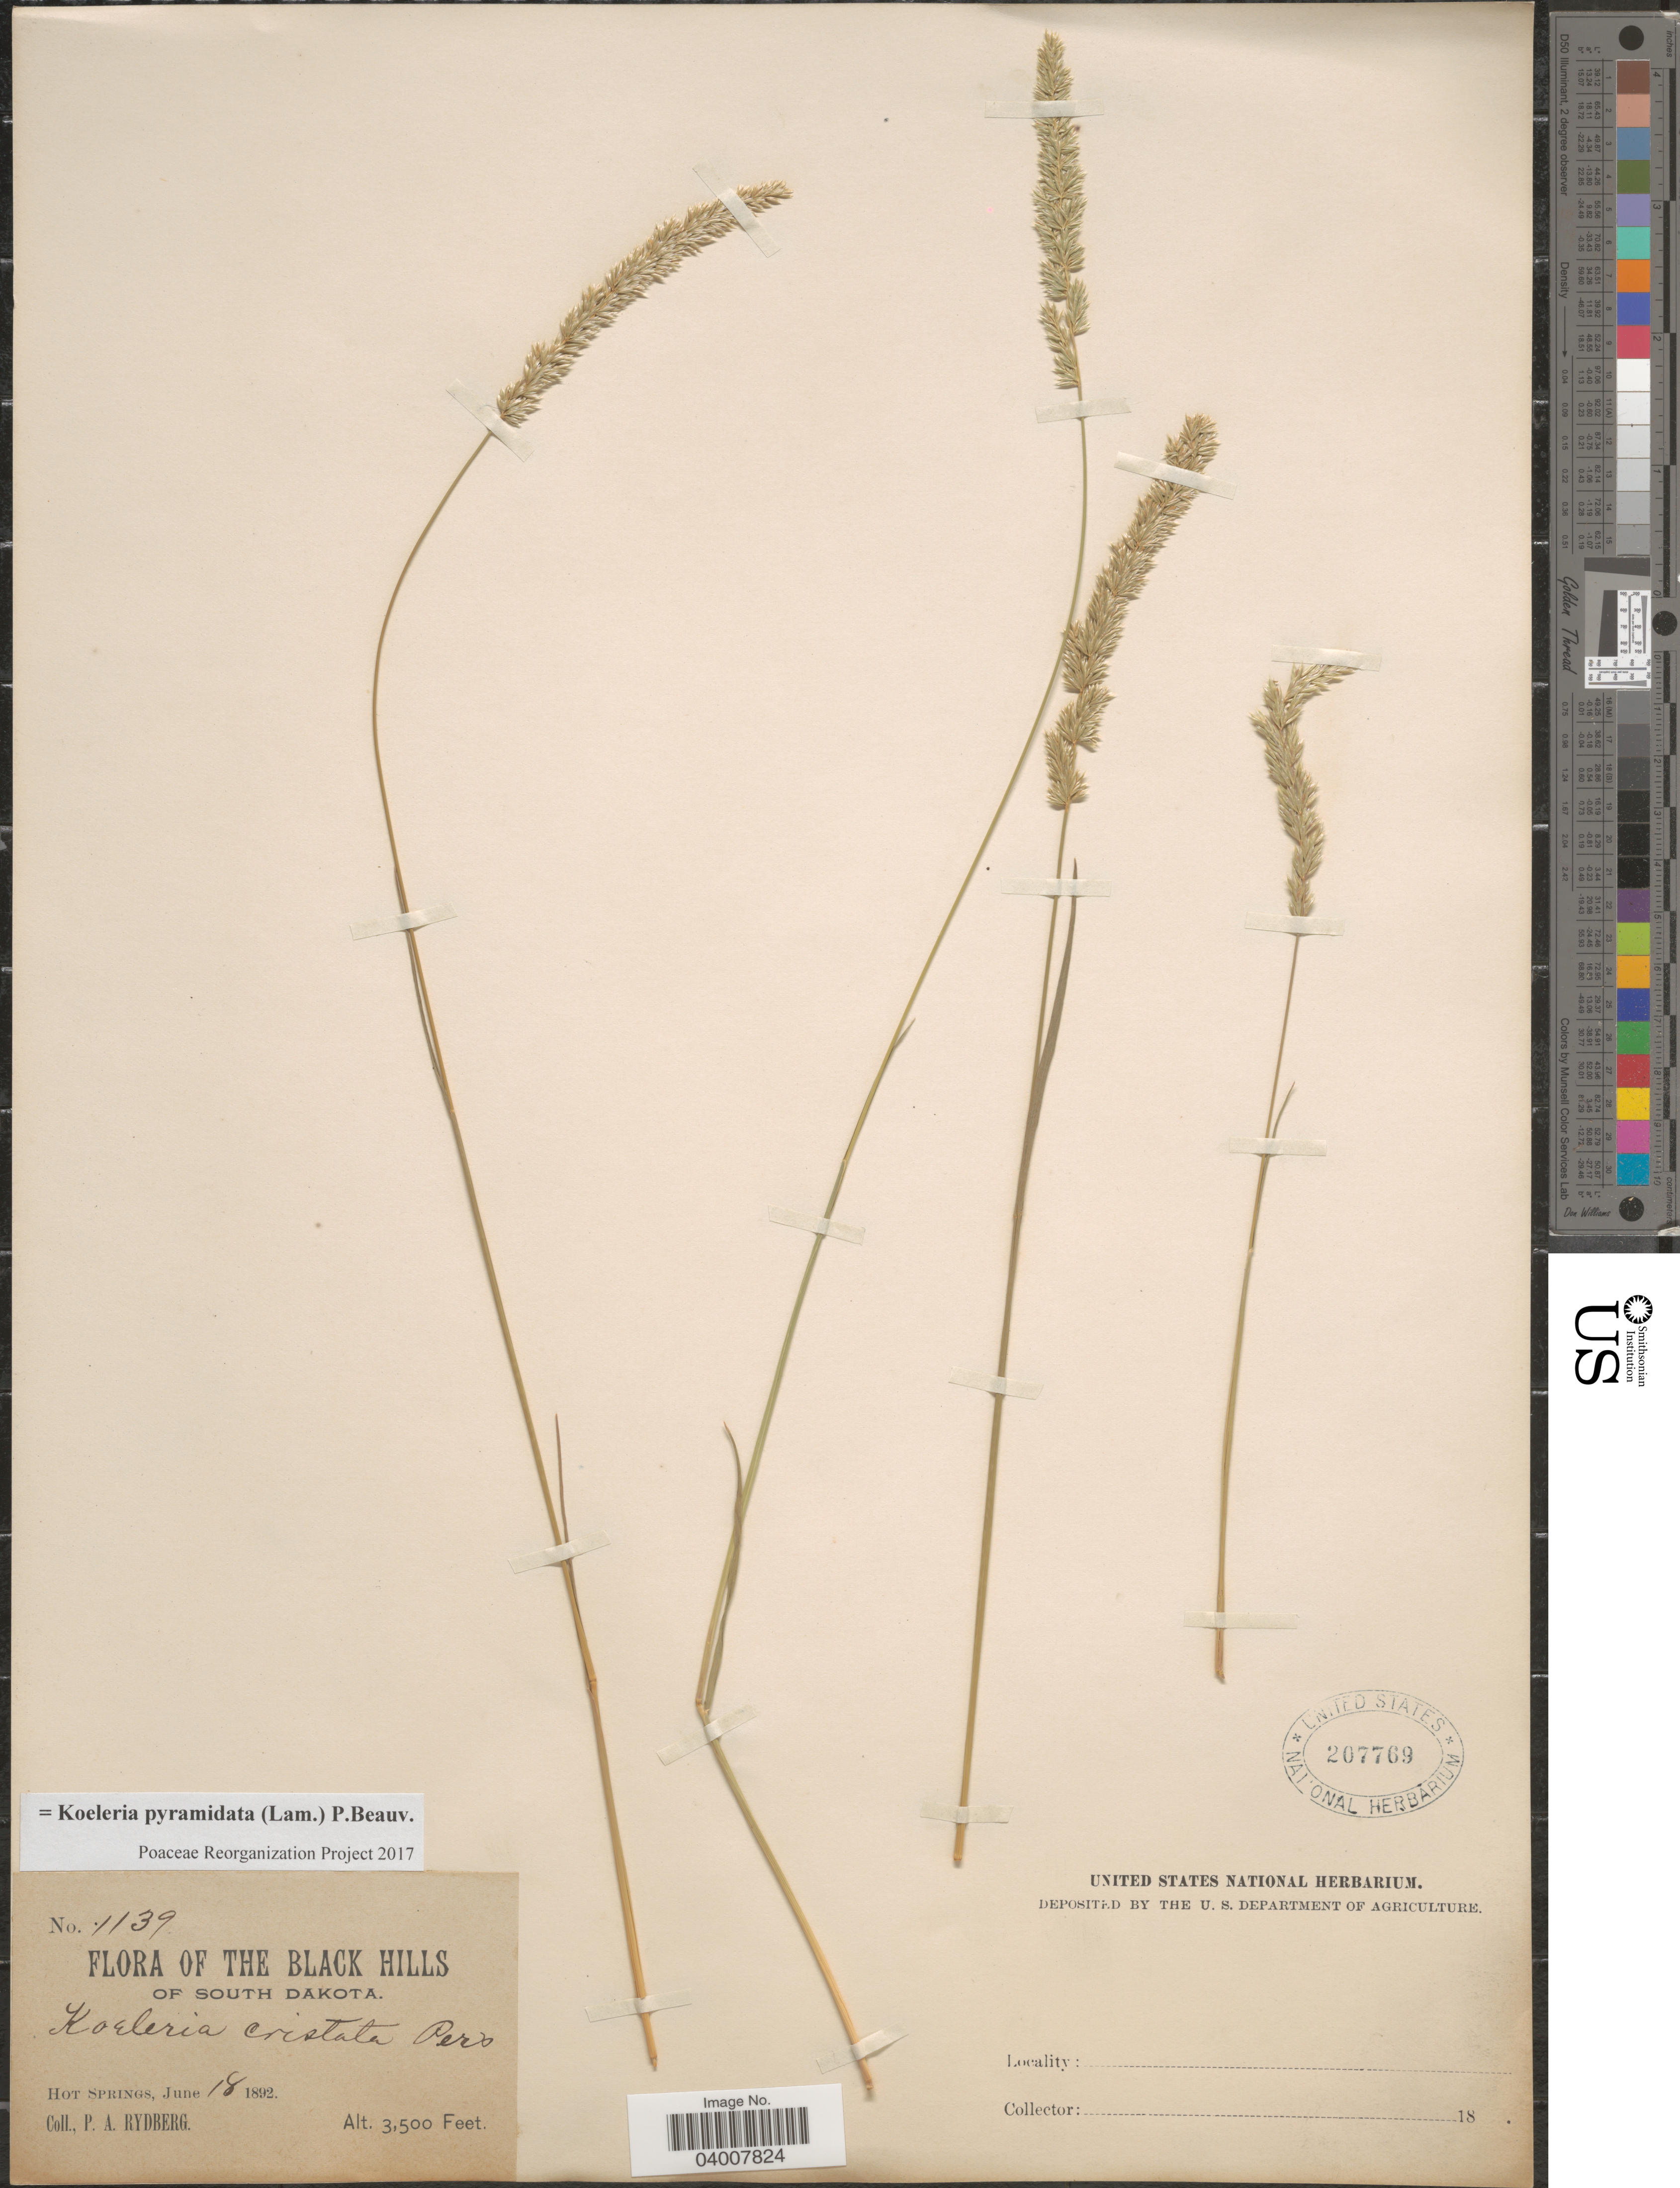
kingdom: Plantae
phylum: Tracheophyta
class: Liliopsida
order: Poales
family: Poaceae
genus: Koeleria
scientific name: Koeleria pyramidata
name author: (Lam.) P. Beauv.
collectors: P. A. Rydberg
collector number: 1139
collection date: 1892-06-18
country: United States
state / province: South Dakota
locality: The Black Hills. Hot Springs.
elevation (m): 1067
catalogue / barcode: US 207769